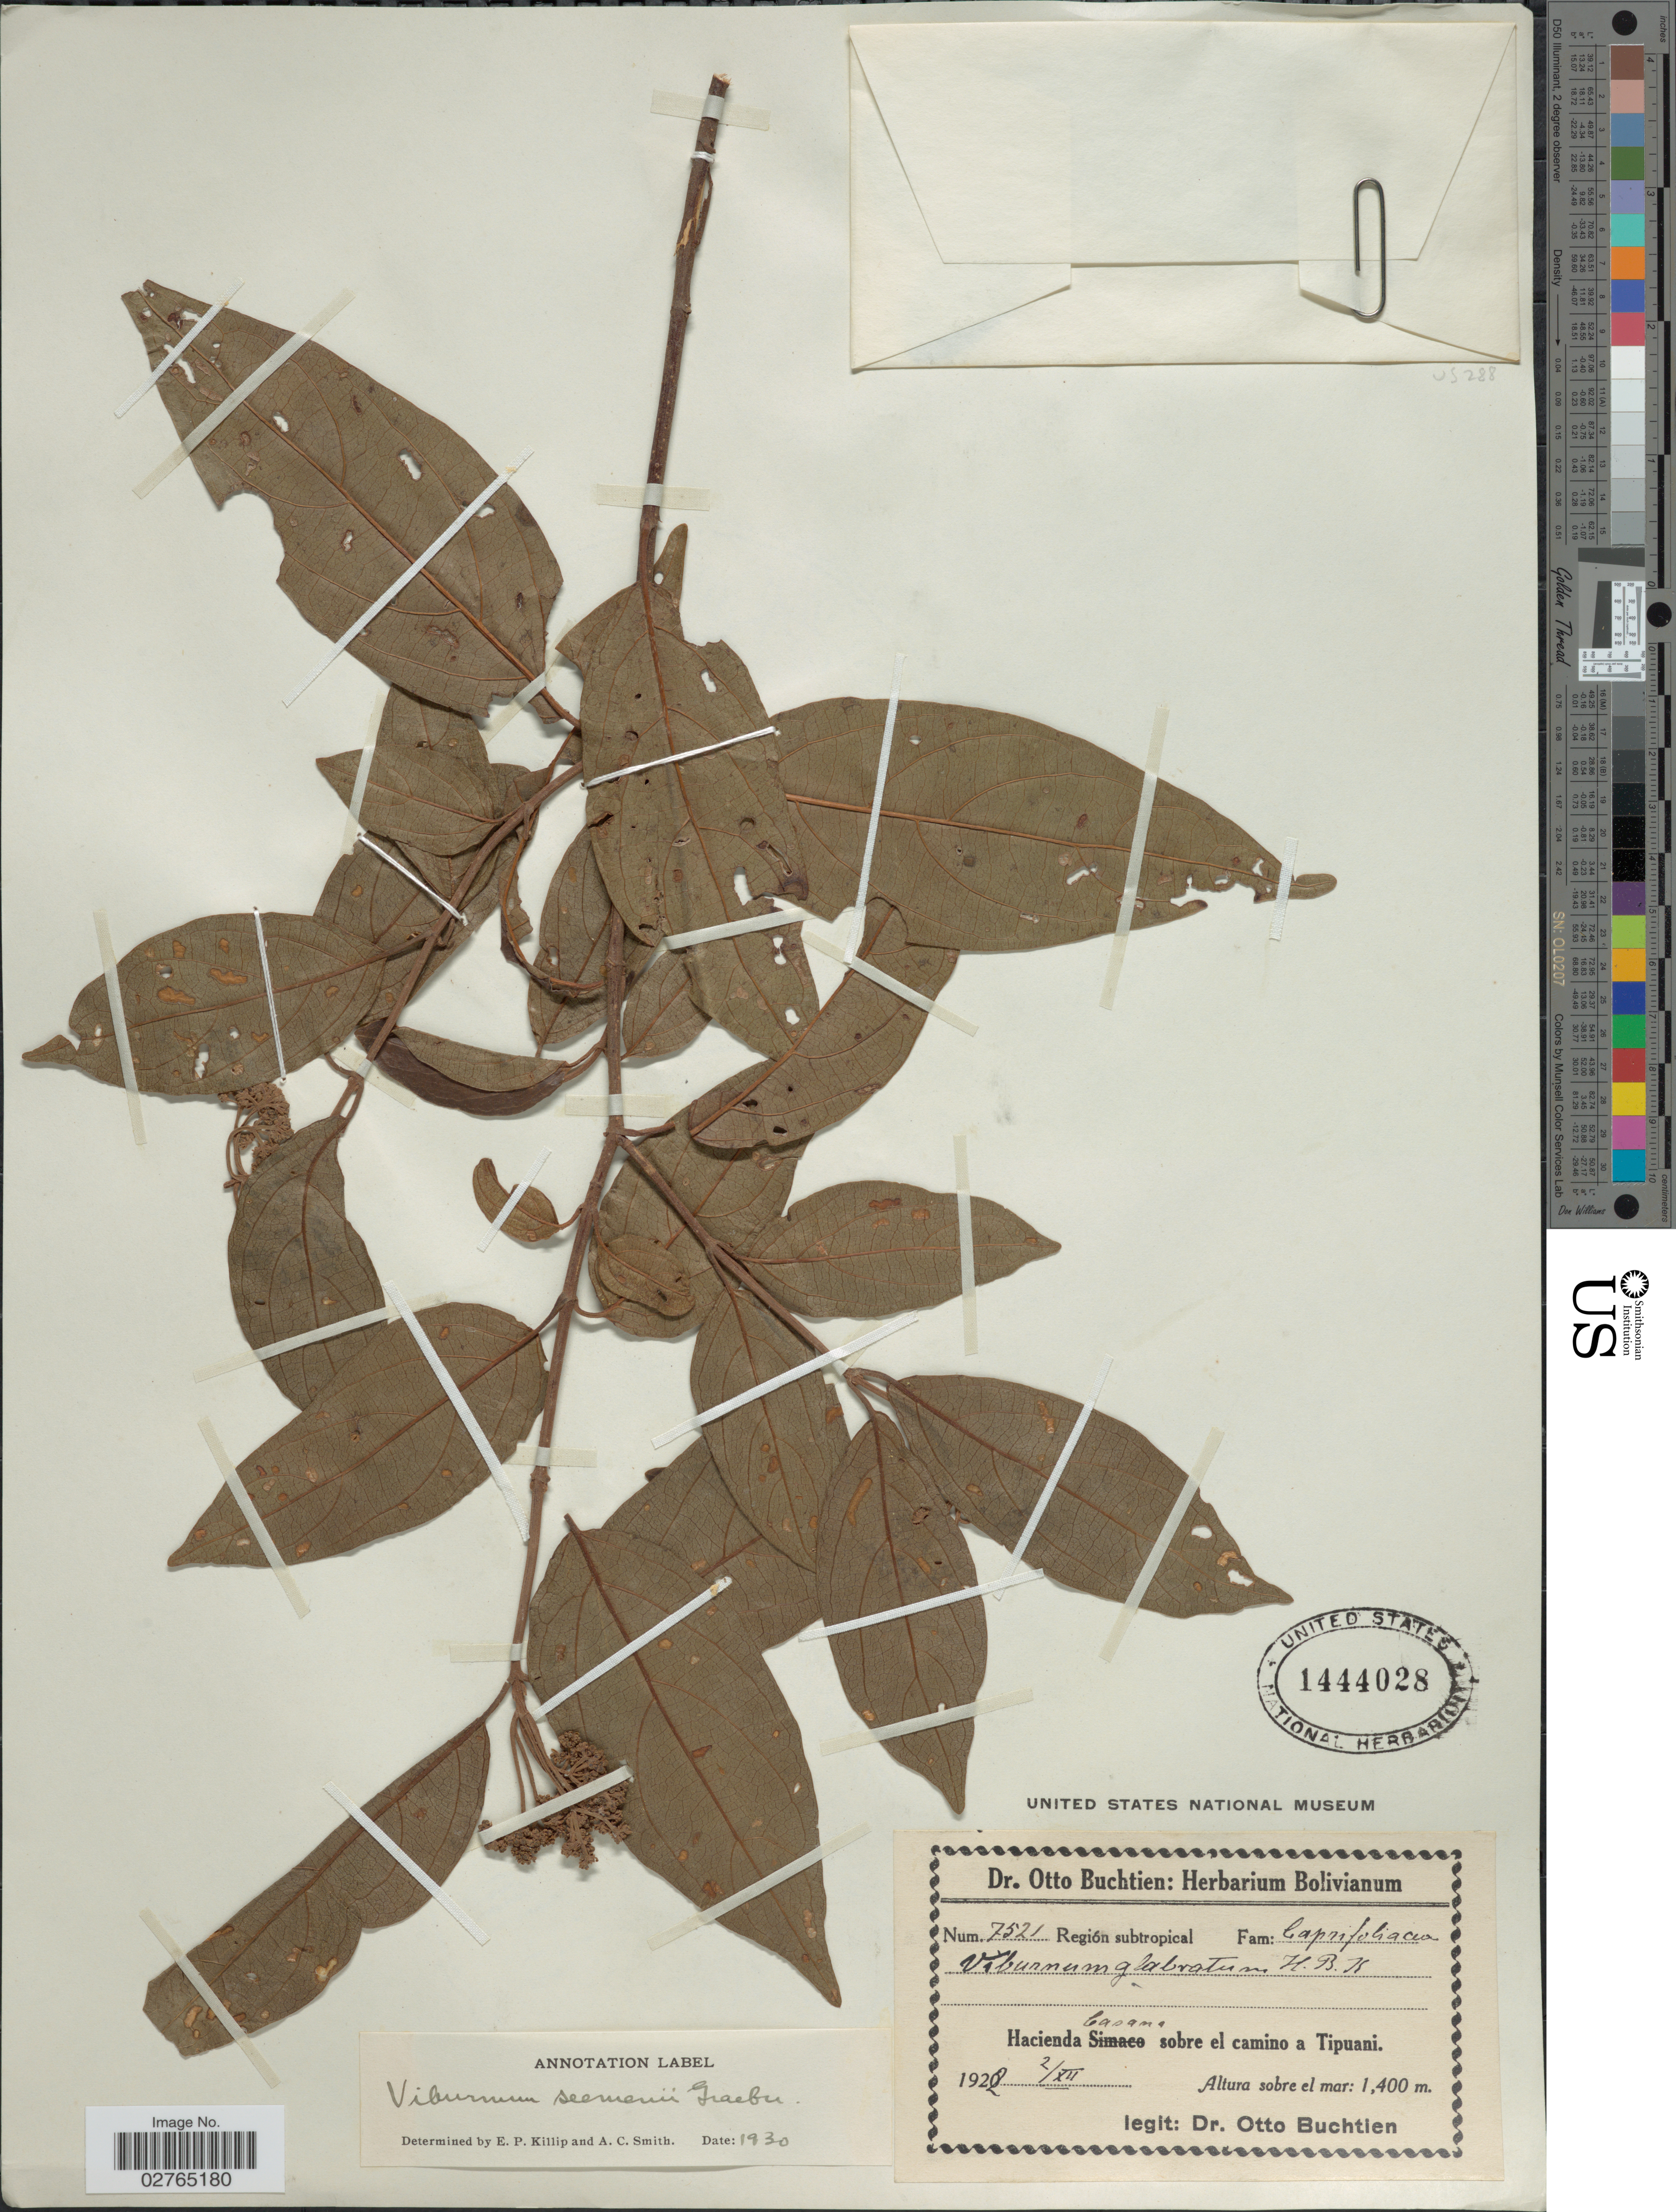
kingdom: Plantae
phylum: Tracheophyta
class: Magnoliopsida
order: Dipsacales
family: Viburnaceae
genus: Viburnum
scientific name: Viburnum seemenii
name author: Graebn. in Urb.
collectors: O. Buchtien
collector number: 7521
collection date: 1922-12-02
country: Bolivia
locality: Región subtropical. Hacienda Casana sobre el camino a Tipuani.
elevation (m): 1400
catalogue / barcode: US 1444028